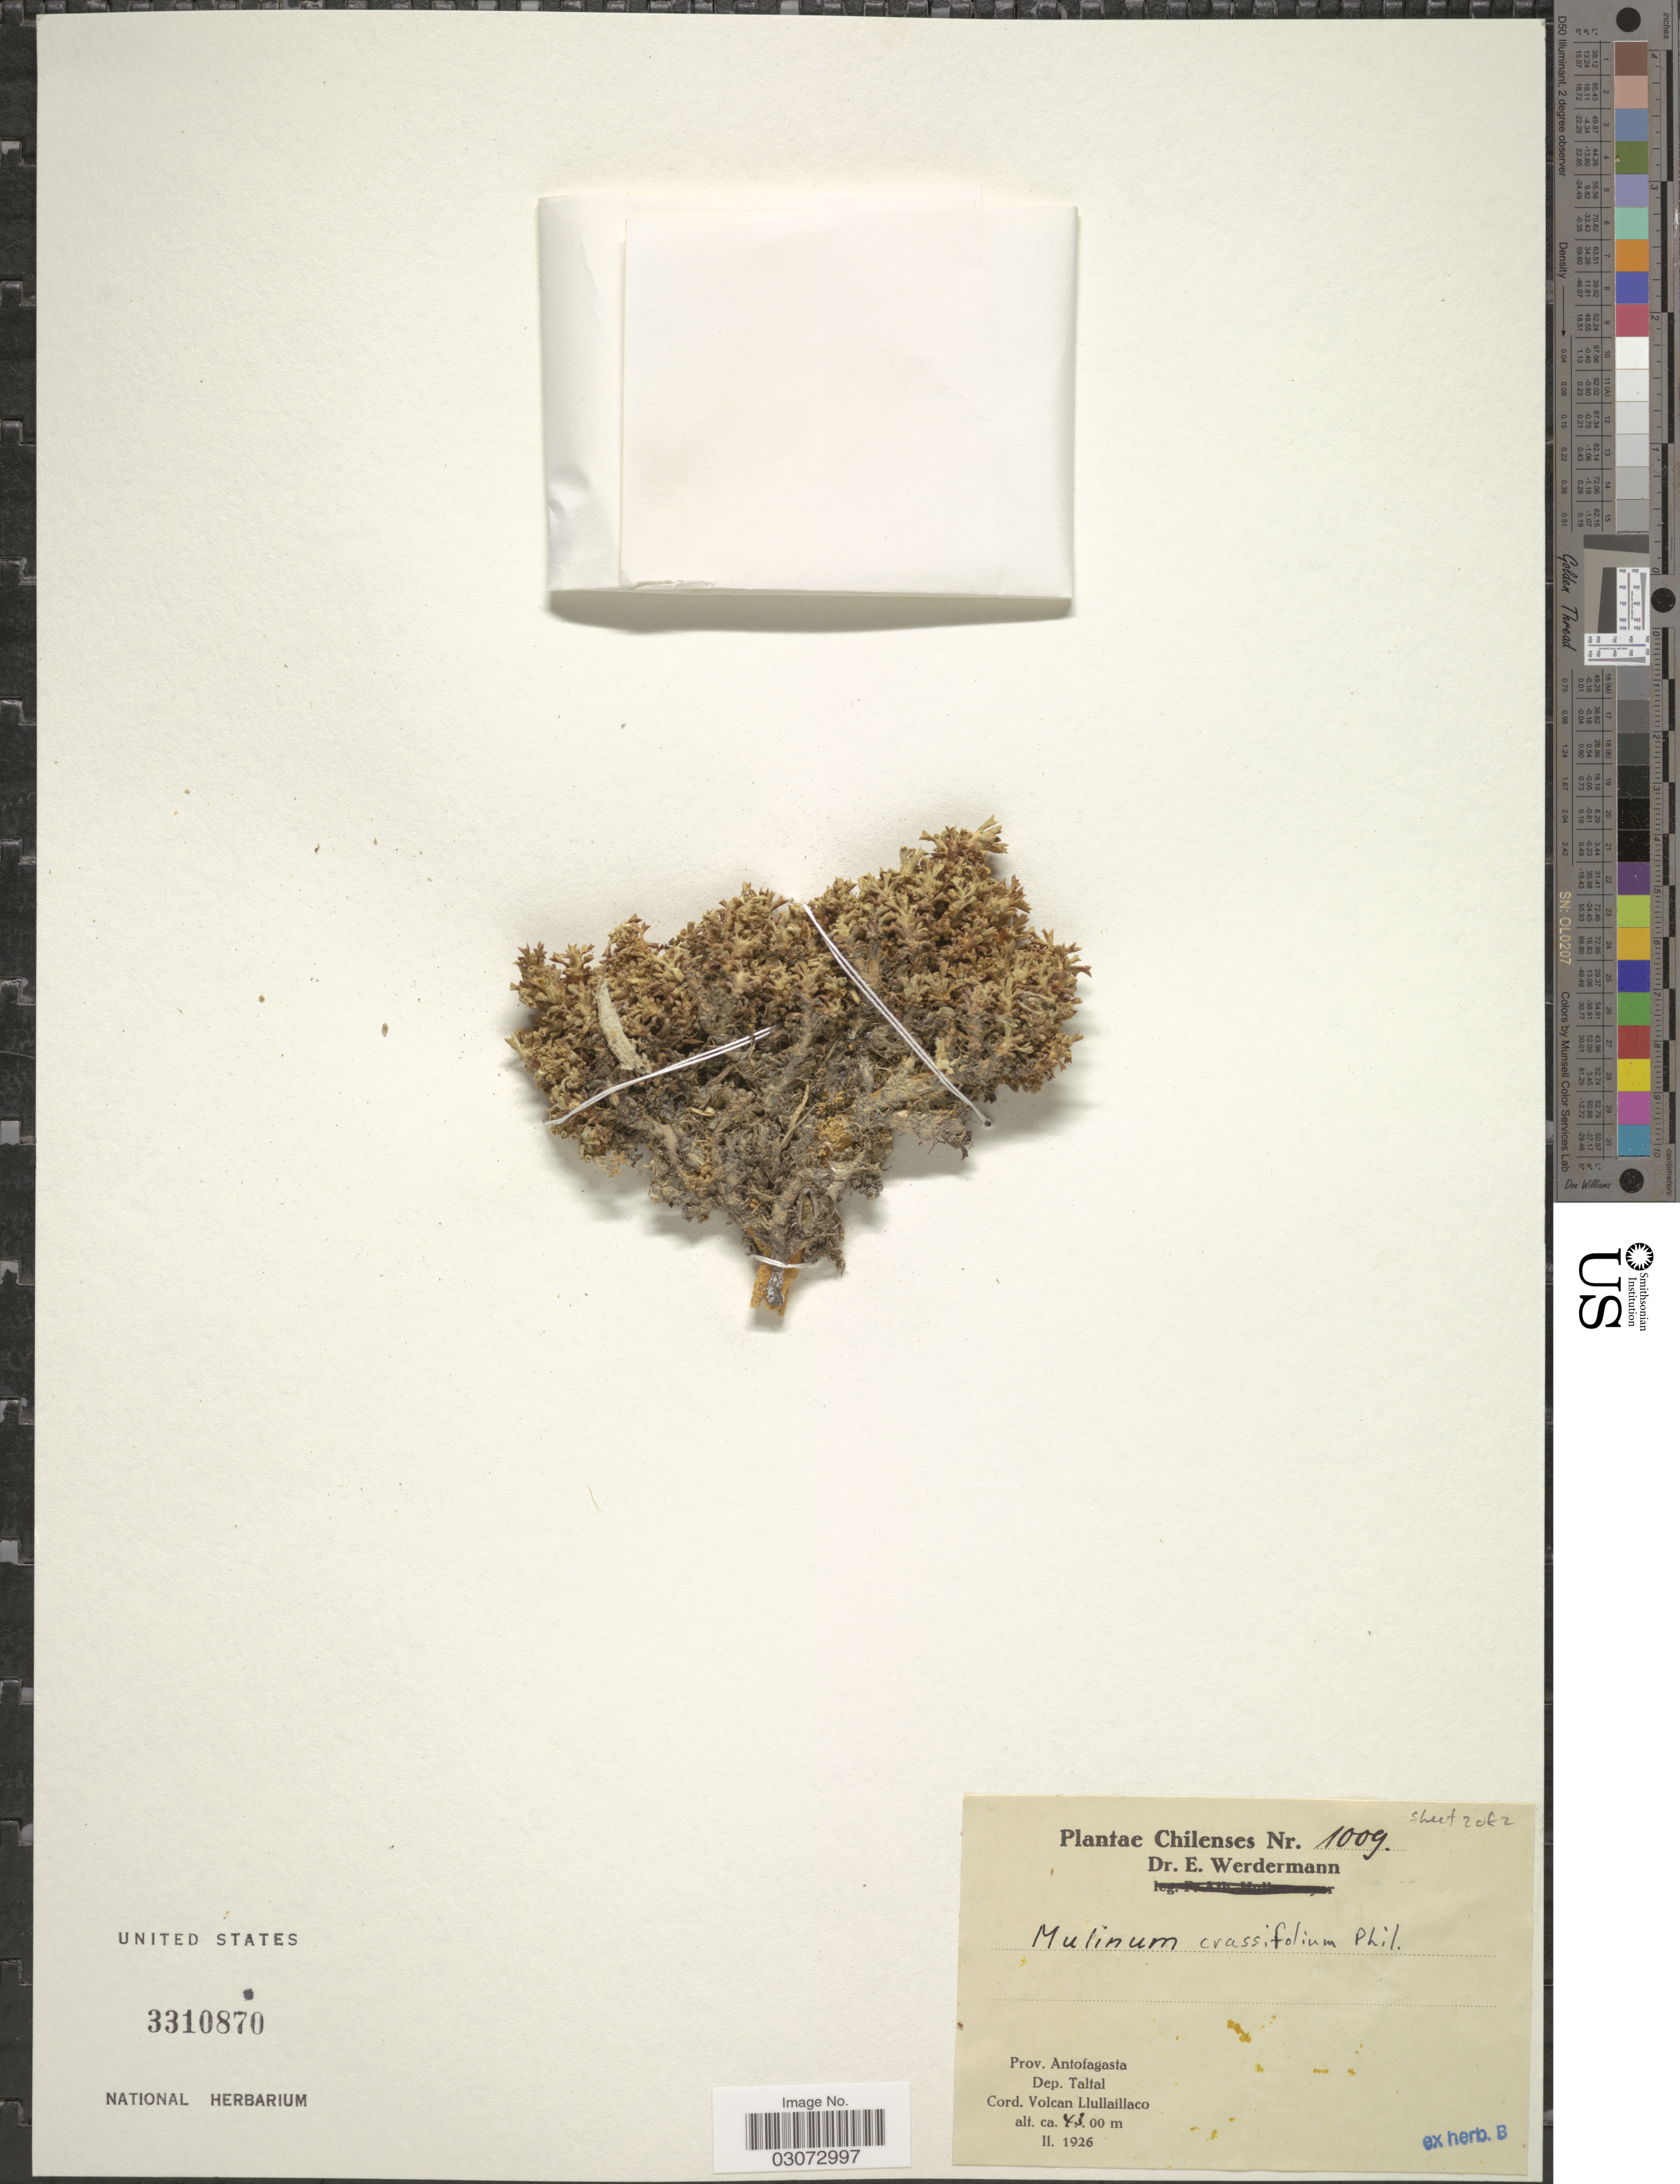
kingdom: Plantae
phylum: Tracheophyta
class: Magnoliopsida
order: Apiales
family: Apiaceae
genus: Mulinum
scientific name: Mulinum crassifolium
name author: Phil.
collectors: E. Werdermann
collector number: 1009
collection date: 1926-02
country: Chile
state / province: Antofagasta (II)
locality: Chilenses. Prov. Antofagasta. Dep. Taltal. Cord. Volcan Llullaillaco.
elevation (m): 4300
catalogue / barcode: US 3310870